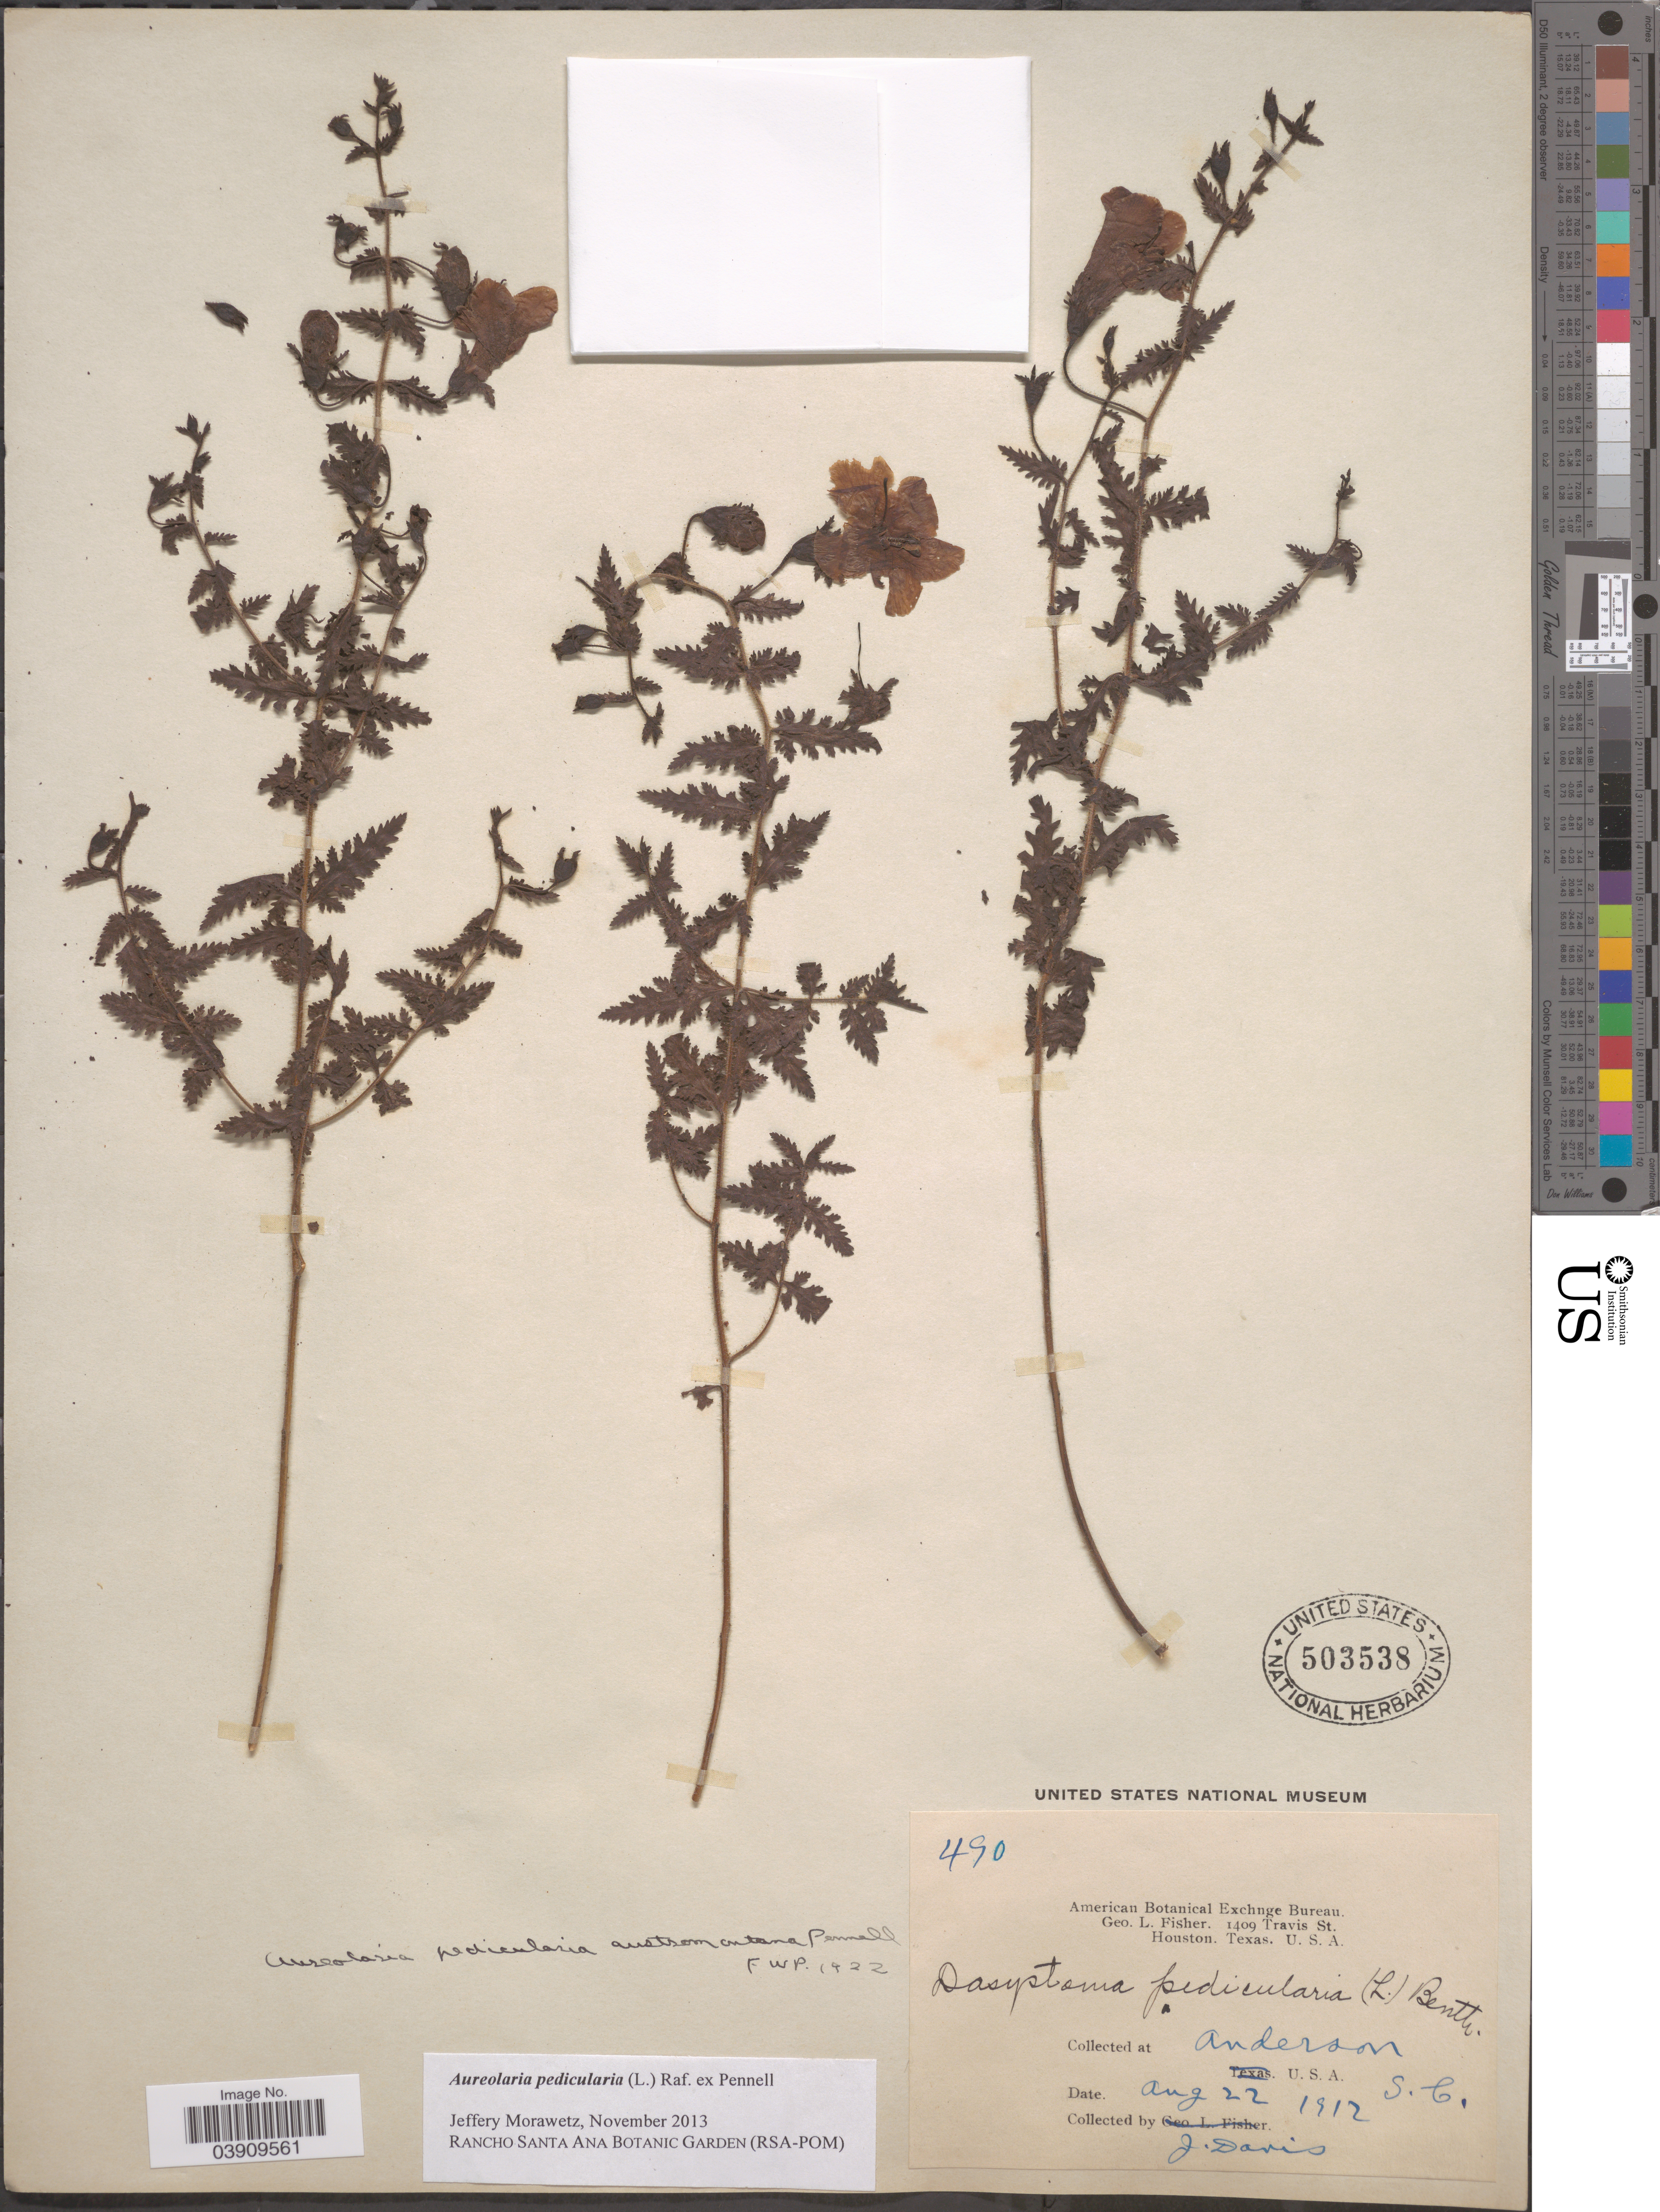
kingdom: Plantae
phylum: Tracheophyta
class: Magnoliopsida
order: Lamiales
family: Orobanchaceae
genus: Aureolaria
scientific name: Aureolaria pedicularia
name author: (L.) Raf. ex Farw.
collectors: J. Davis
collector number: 490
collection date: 1912-08-22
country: United States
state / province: South Carolina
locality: Anderson.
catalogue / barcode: US 503538